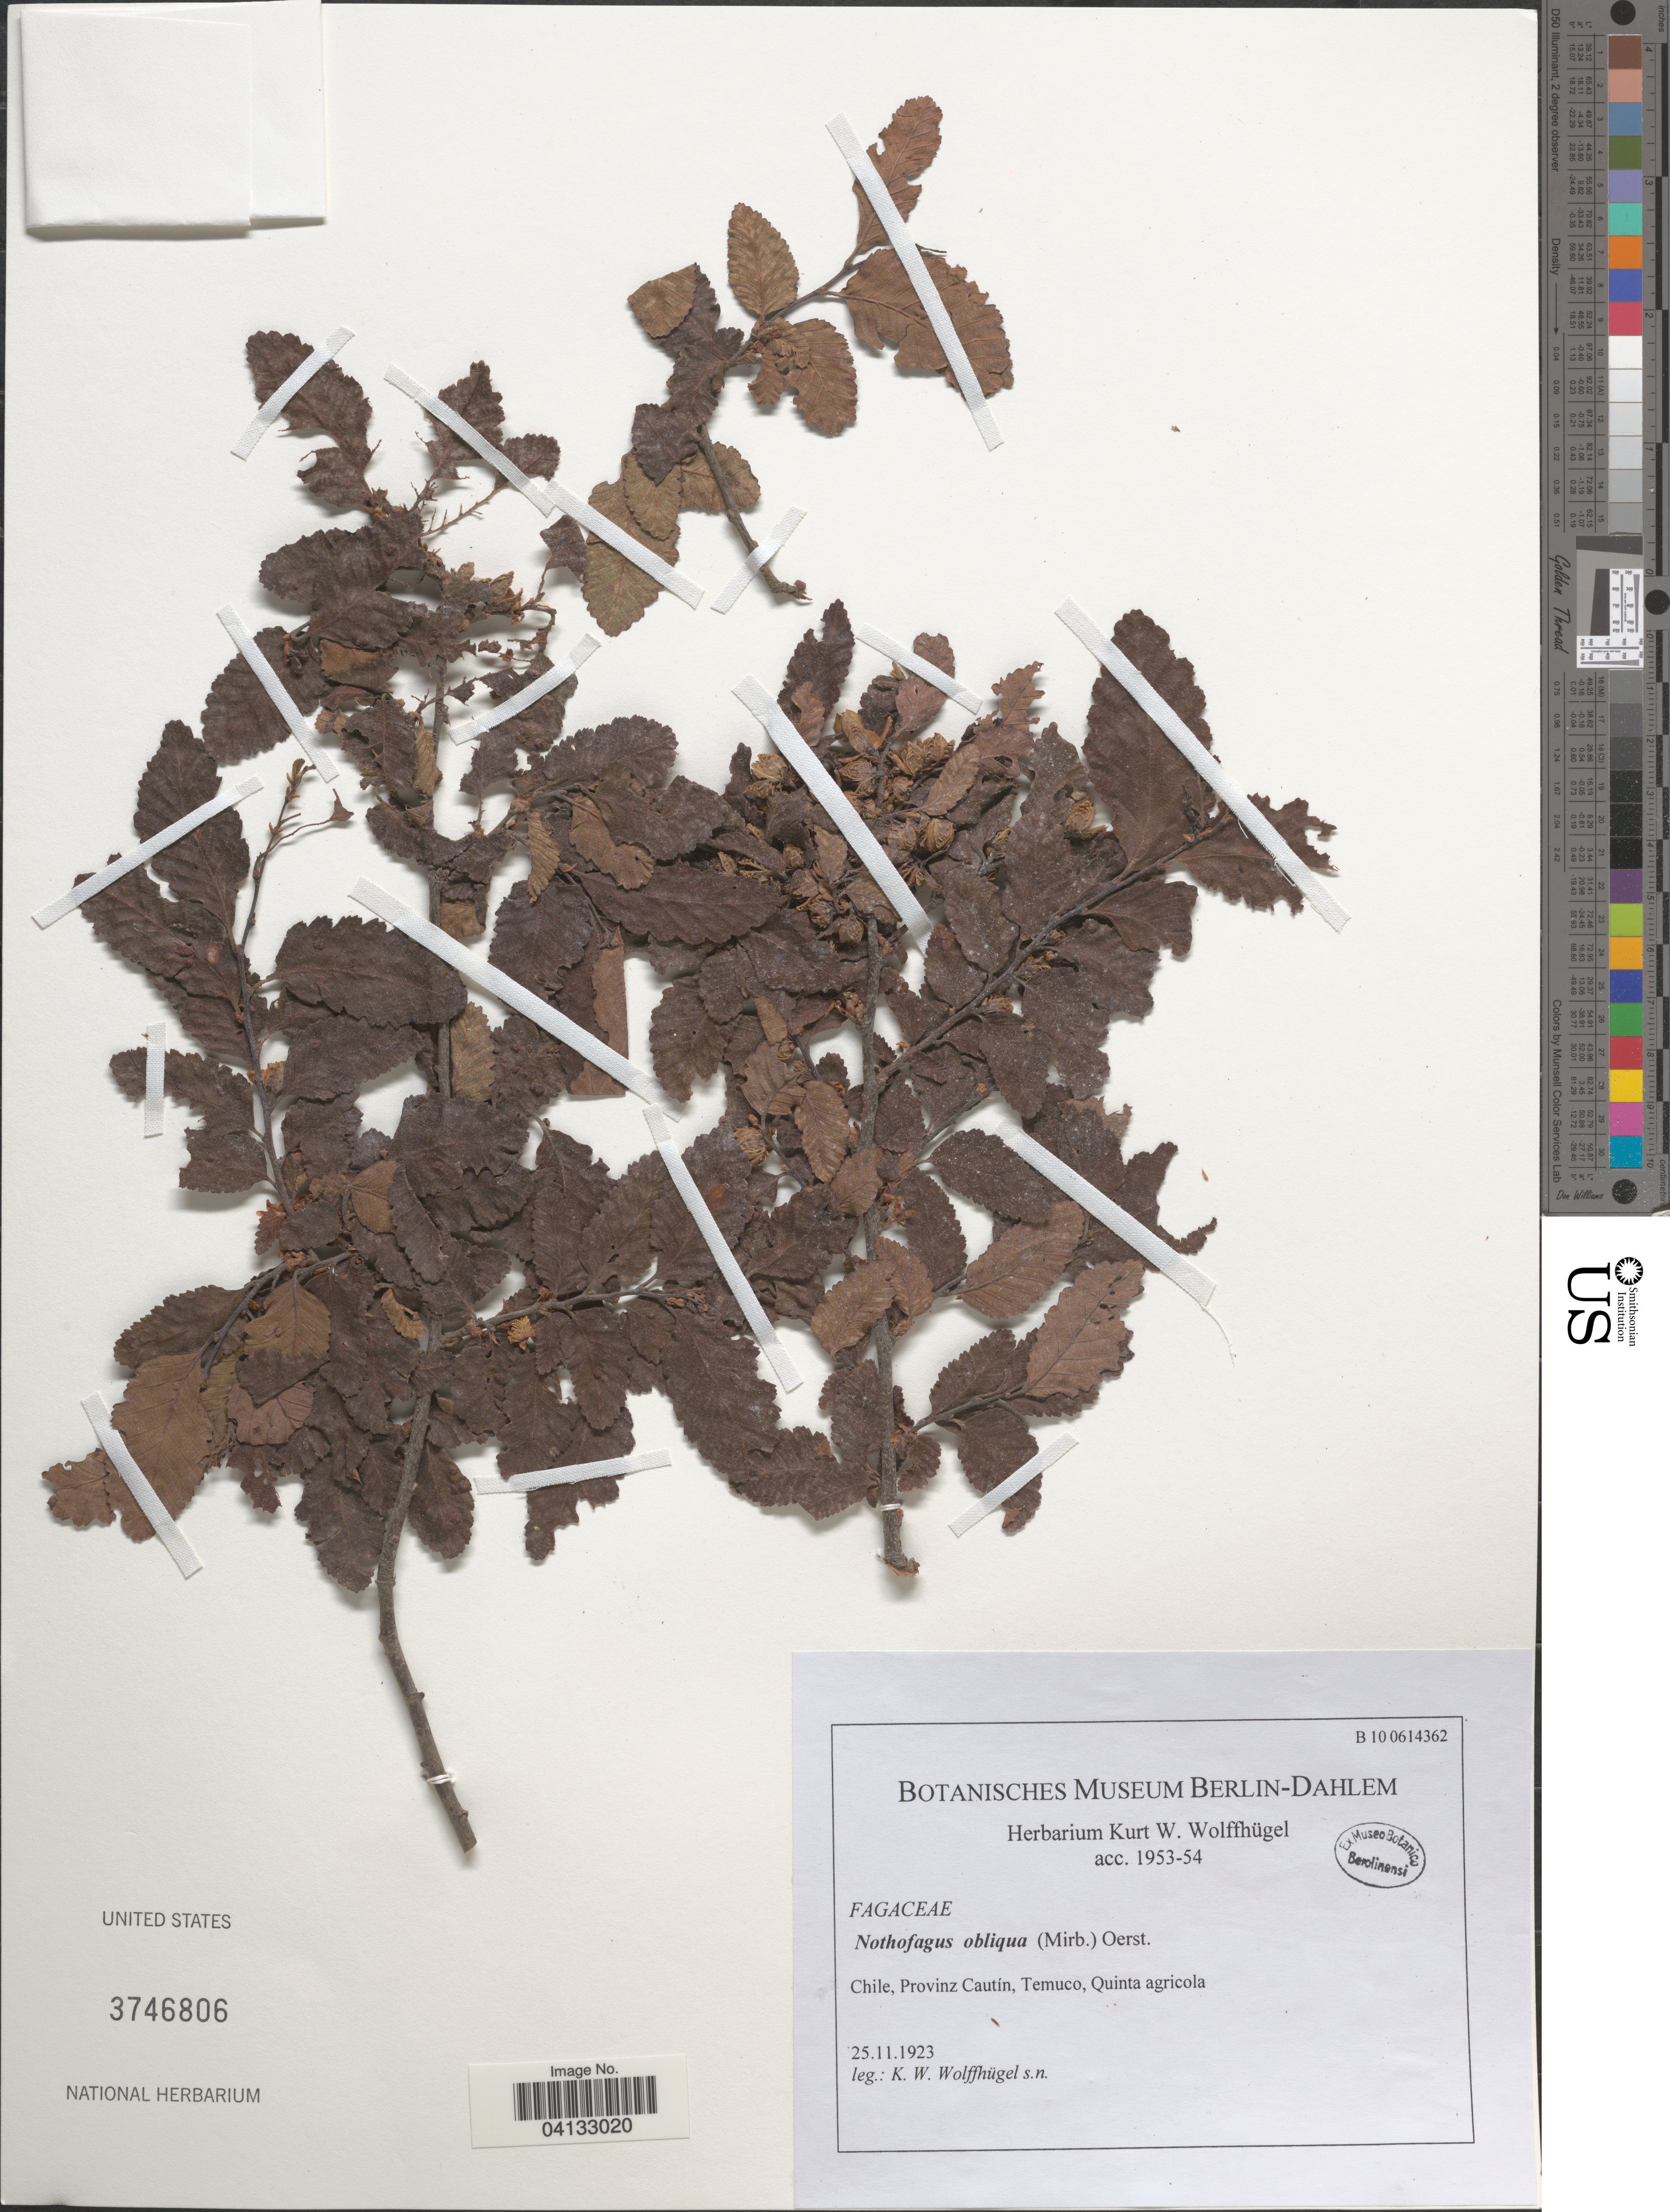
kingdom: Plantae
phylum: Tracheophyta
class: Magnoliopsida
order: Fagales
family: Nothofagaceae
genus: Nothofagus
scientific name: Nothofagus obliqua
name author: (Mirb.) Oerst.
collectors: K. Wolffhugel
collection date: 1923-11-25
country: Chile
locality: Provinz Cautín, Temuco, Quinta agricola.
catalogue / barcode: US 3746806